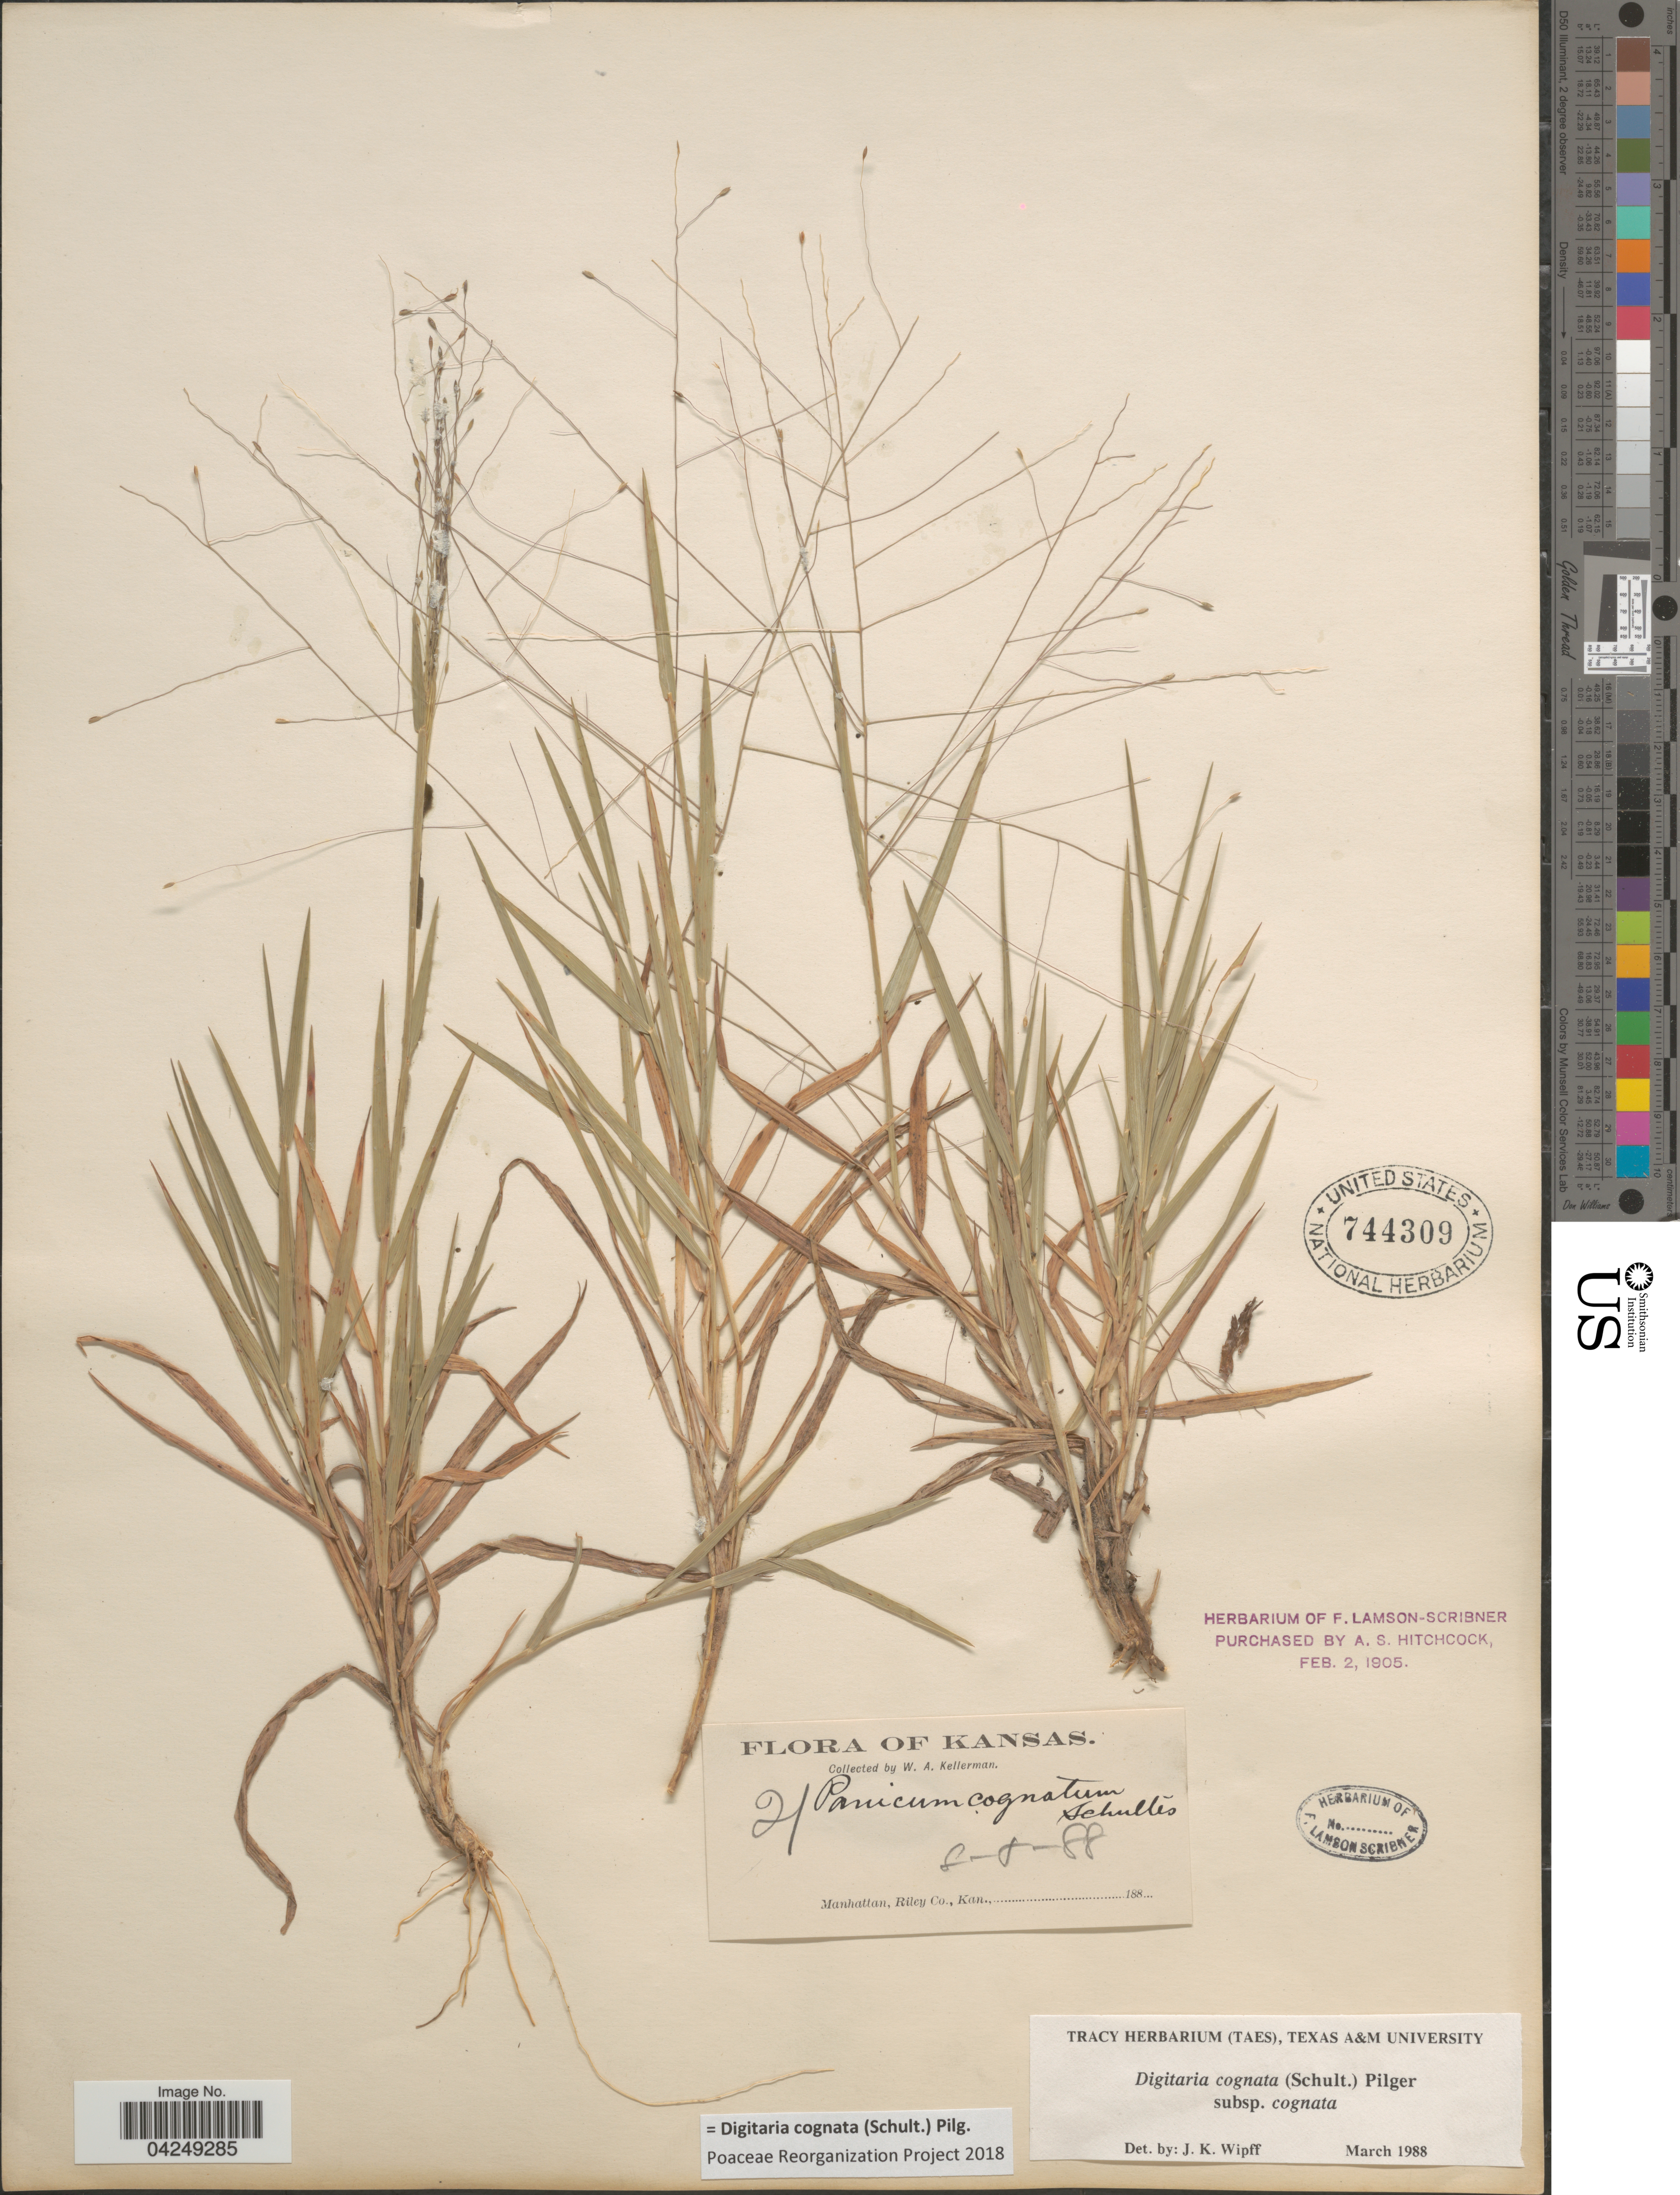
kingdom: Plantae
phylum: Tracheophyta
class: Liliopsida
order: Poales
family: Poaceae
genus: Digitaria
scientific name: Digitaria cognata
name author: (Scult.) Pilg.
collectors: W. Kellerman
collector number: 21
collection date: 1888-08-08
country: United States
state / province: Kansas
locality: Manhattan, Riley Co.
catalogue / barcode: US 744309